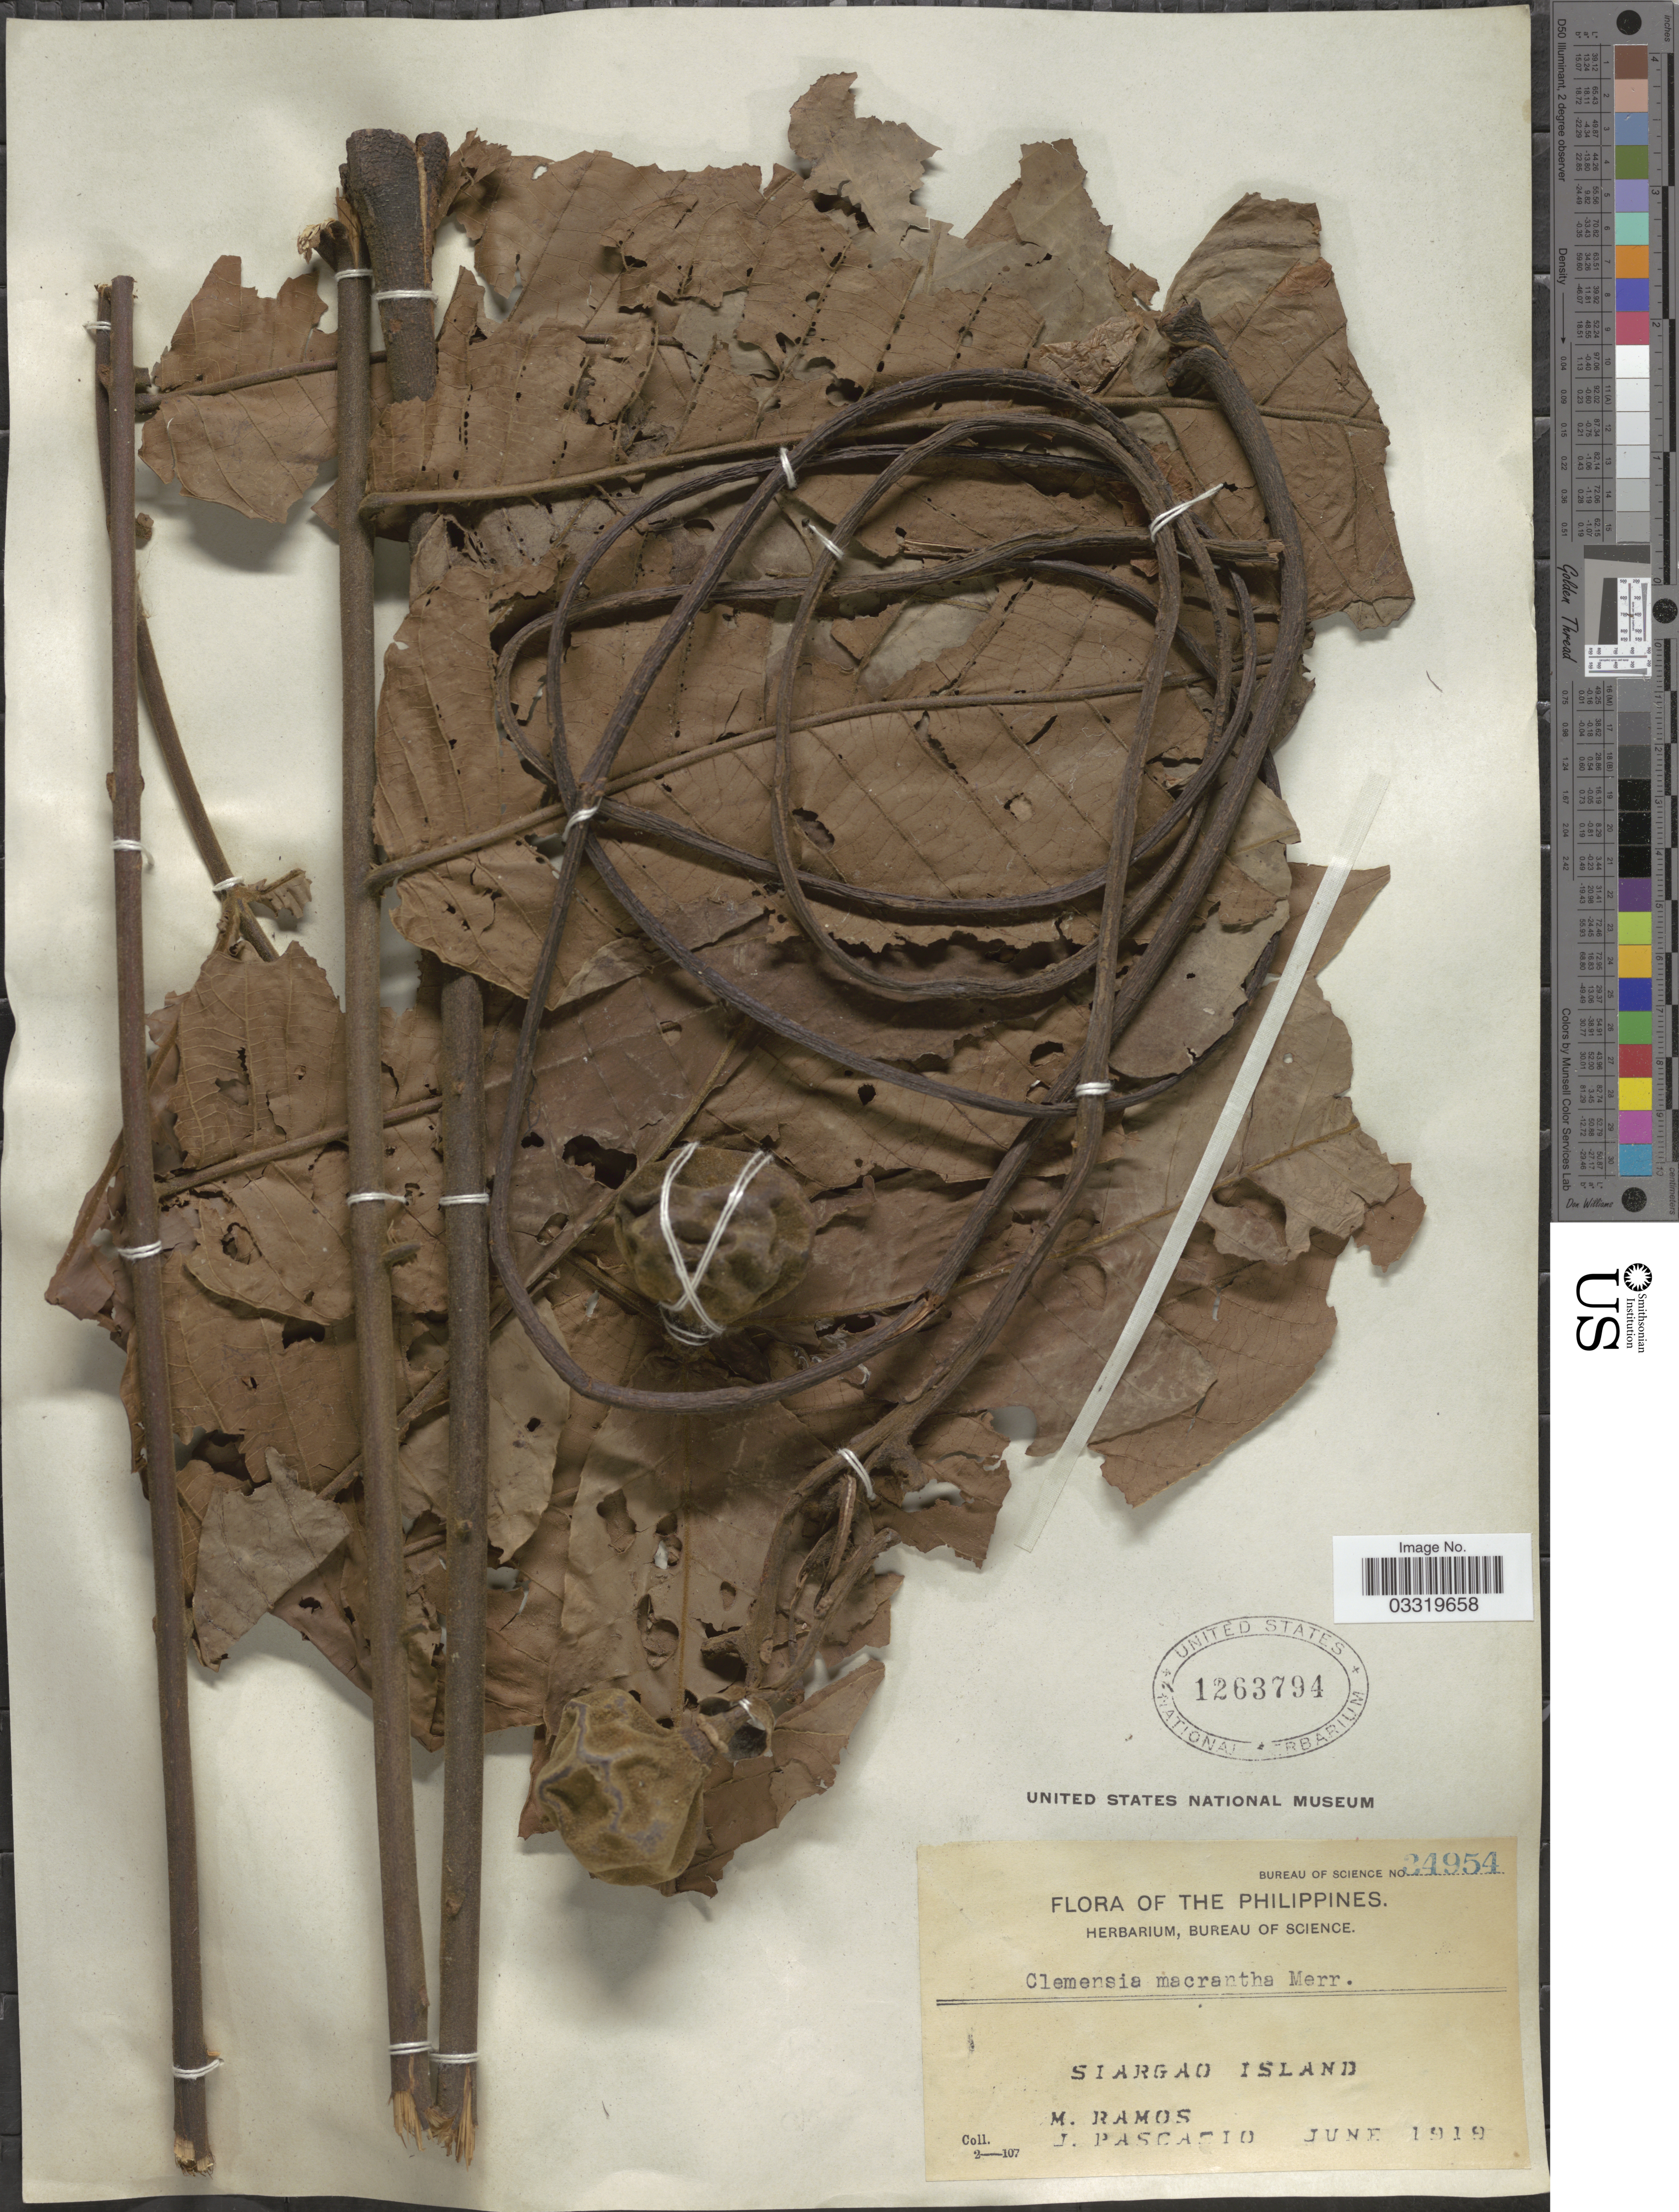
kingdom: Plantae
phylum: Tracheophyta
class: Magnoliopsida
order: Sapindales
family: Meliaceae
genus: Chisocheton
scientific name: Chisocheton macranthus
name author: (Merr.) Airy Shaw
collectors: M. Ramos & J. Pascasio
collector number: Bureau of Science 34954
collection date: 1919-06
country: Philippines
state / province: Caraga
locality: Siargao Island.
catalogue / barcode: US 1263794